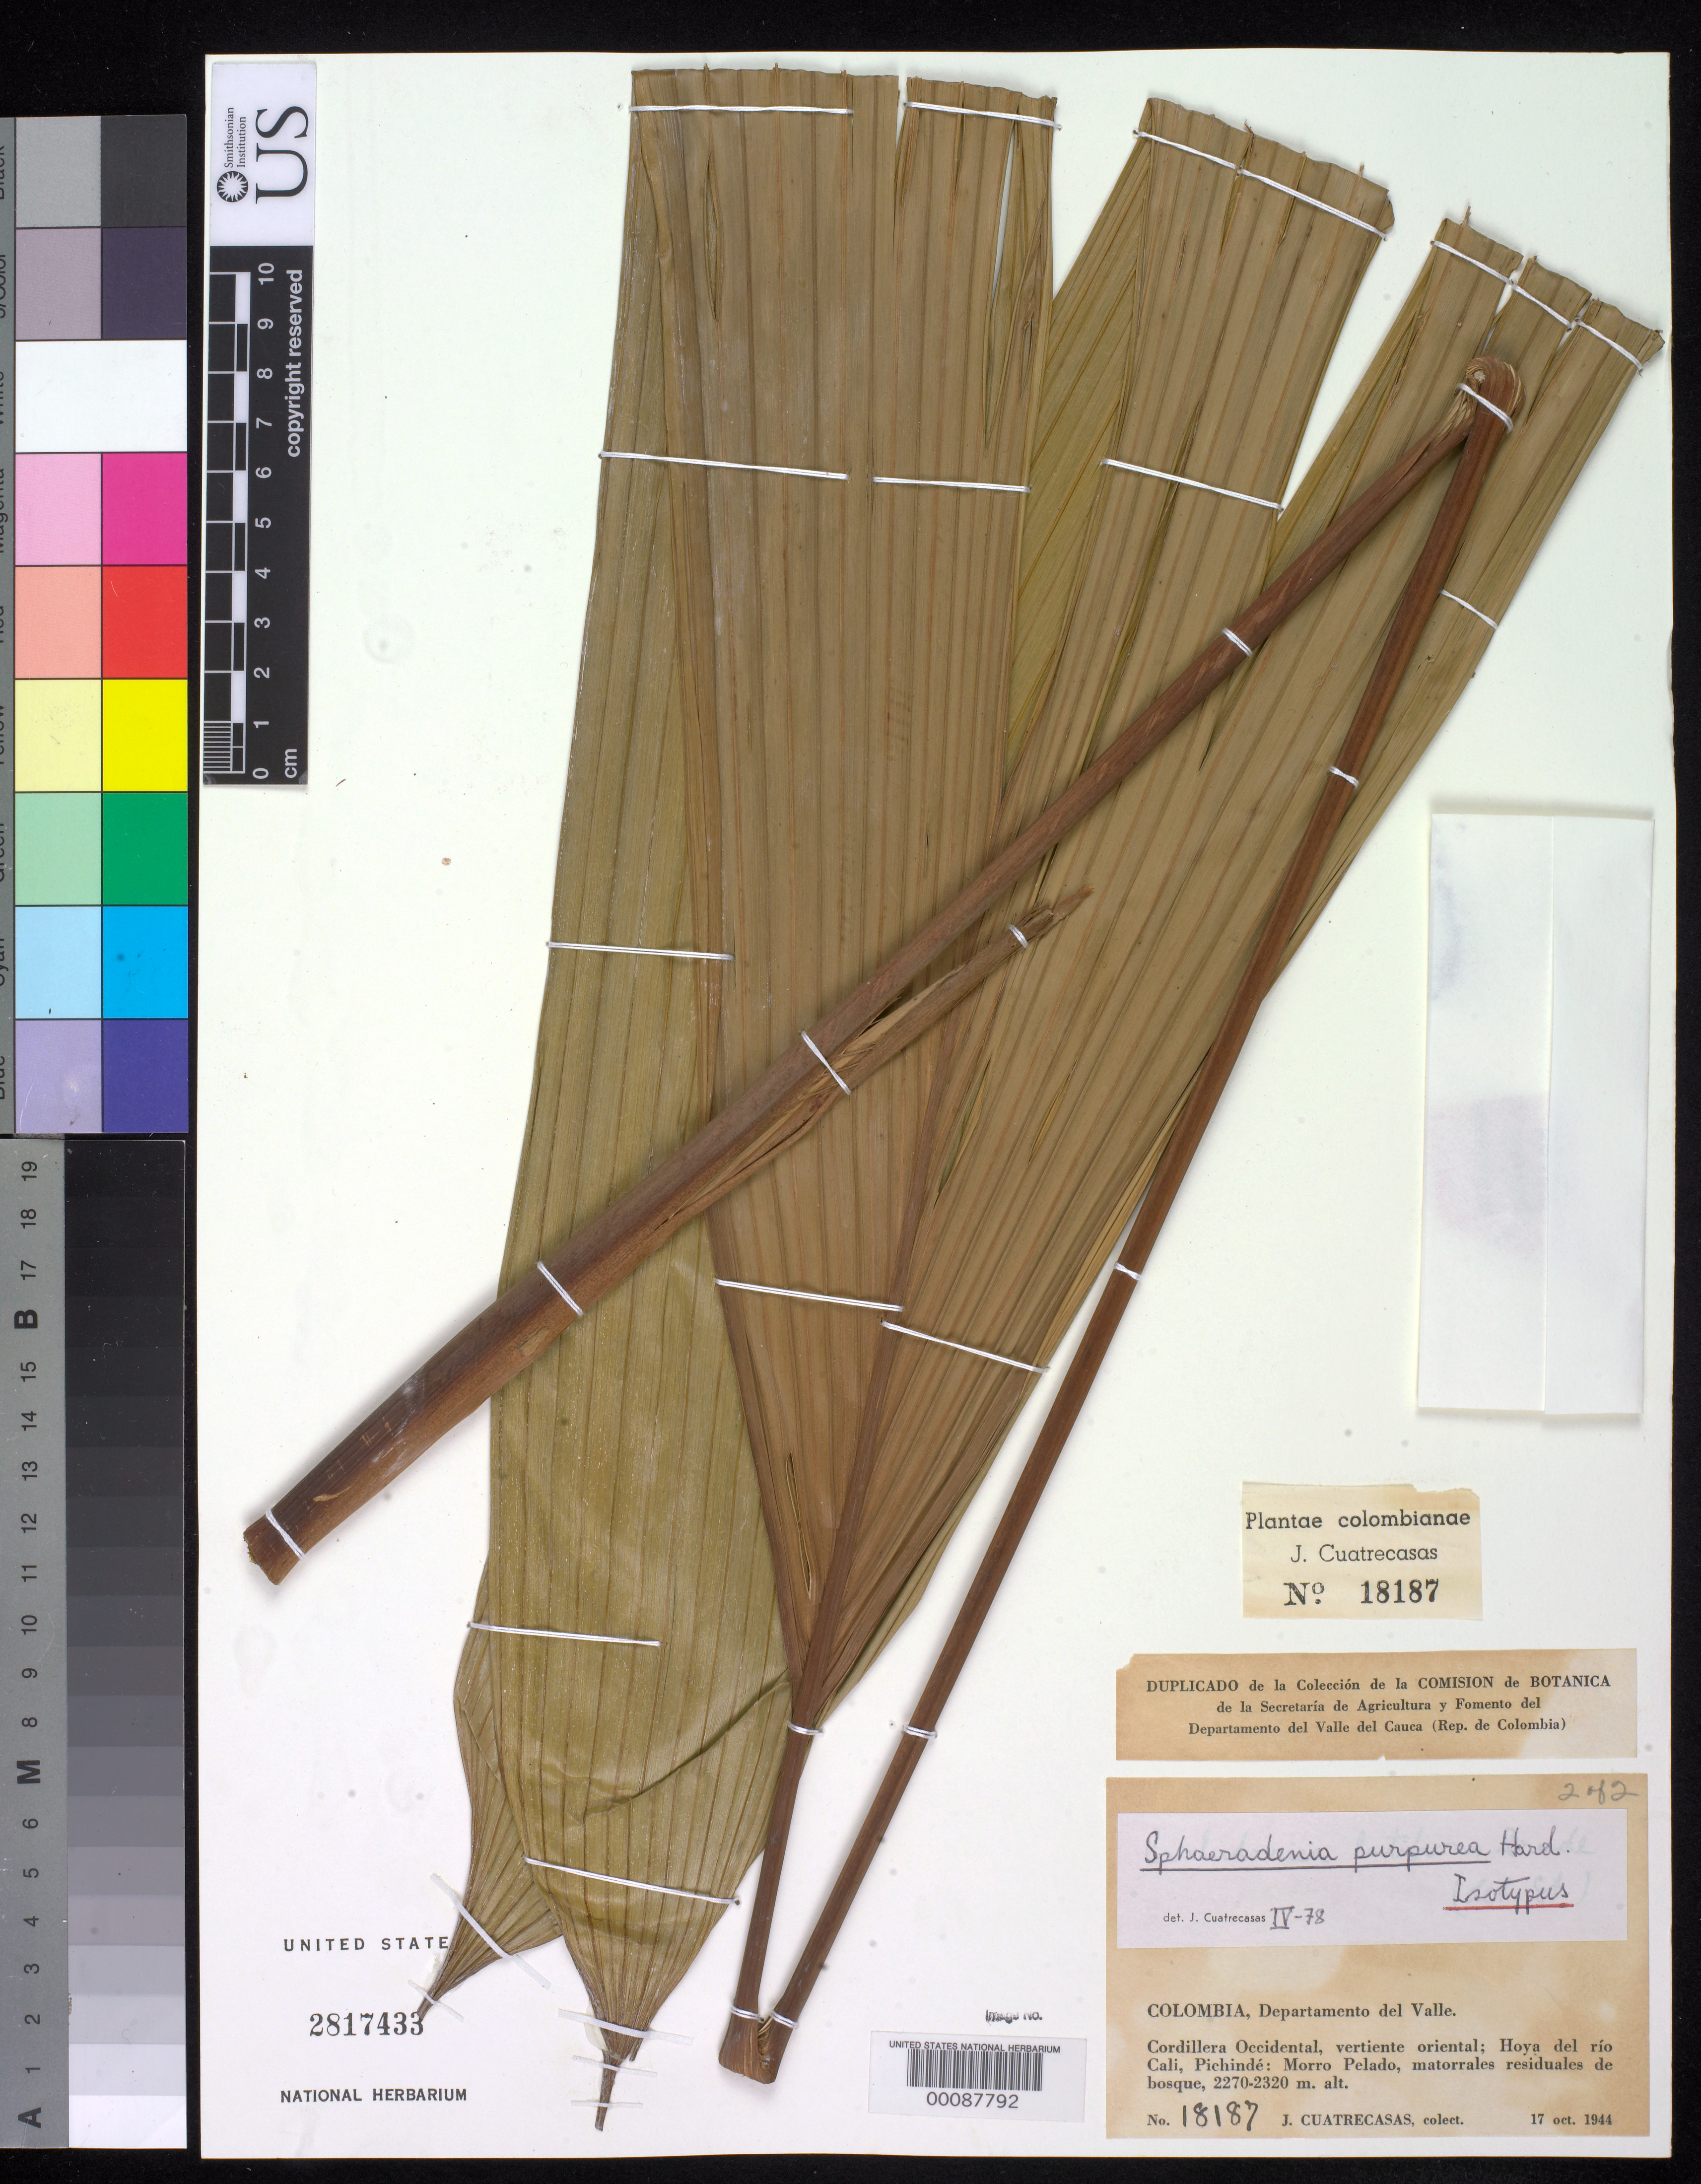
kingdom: Plantae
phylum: Tracheophyta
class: Liliopsida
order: Pandanales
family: Cyclanthaceae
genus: Sphaeradenia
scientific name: Sphaeradenia purpurea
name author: Haling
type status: Isotype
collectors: J. Cuatrecasas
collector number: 18187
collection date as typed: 17 Oct 1944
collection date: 1944-10-17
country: Colombia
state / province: Valle del Cauca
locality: Hoya del Rio Cali, Pichinde: Morro Pelado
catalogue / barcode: US 2817433